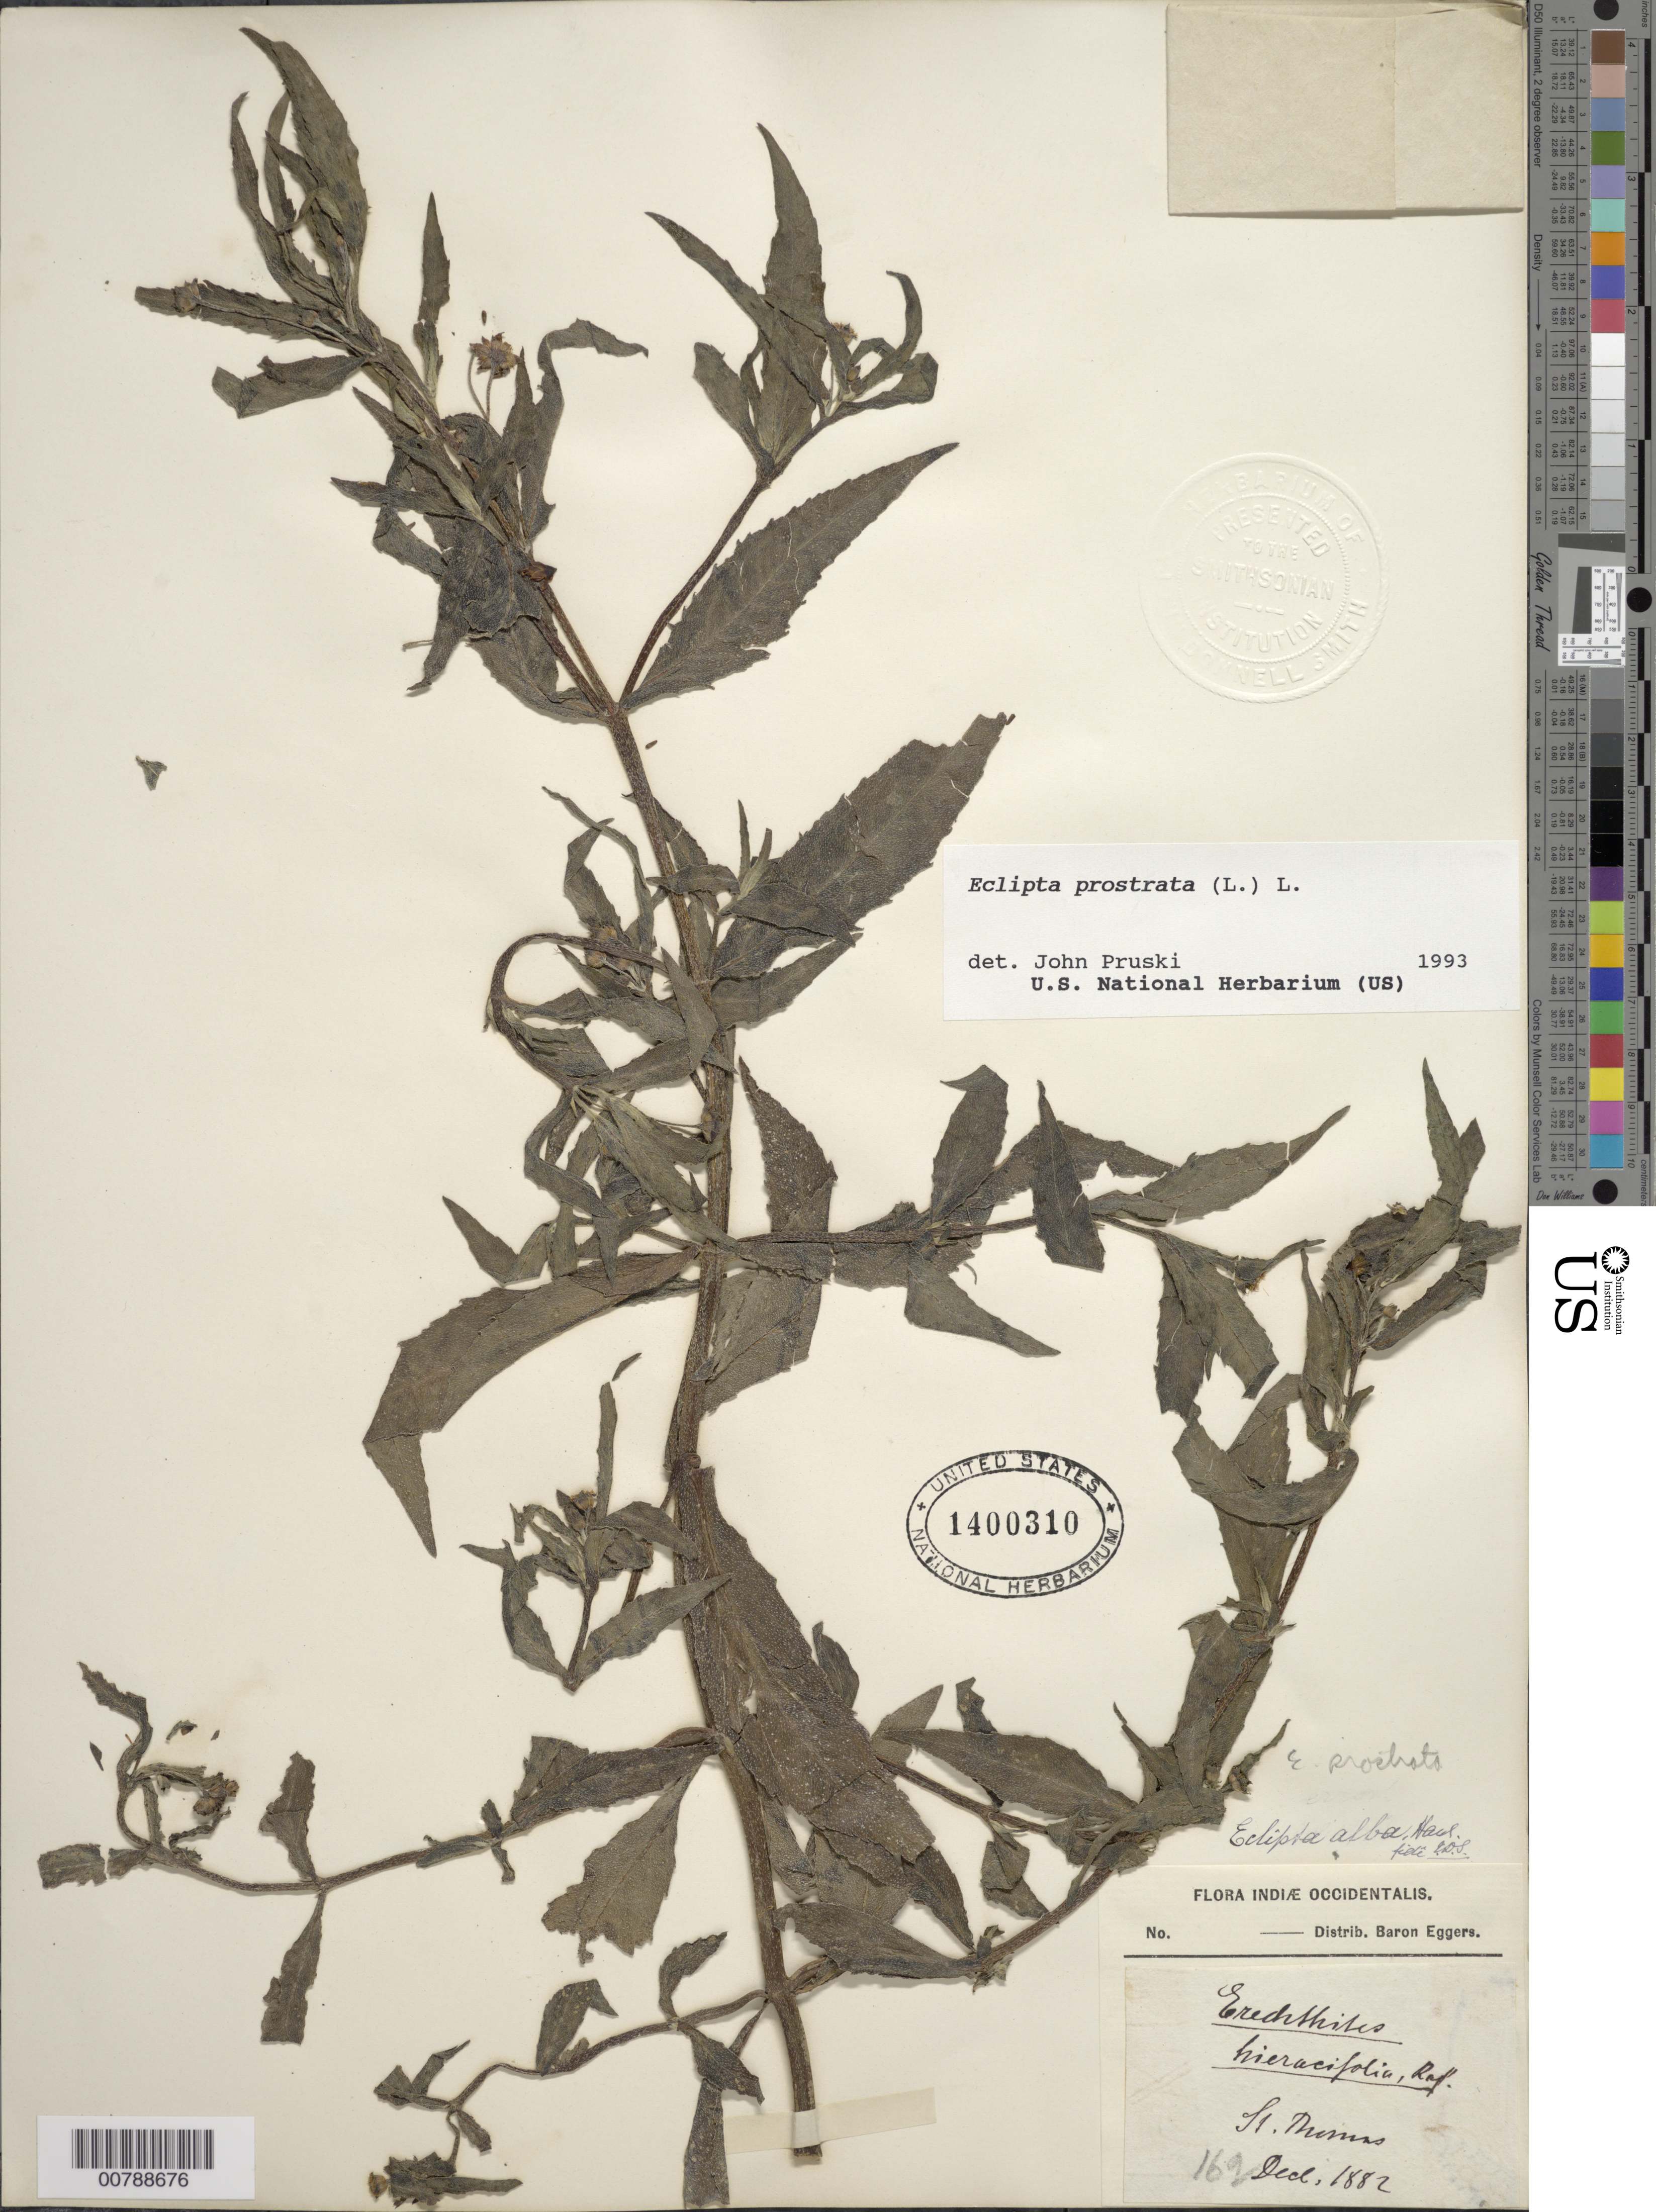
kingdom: Plantae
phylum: Tracheophyta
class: Magnoliopsida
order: Asterales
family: Asteraceae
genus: Eclipta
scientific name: Eclipta prostrata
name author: (L.) L.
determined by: Pruski, J. F.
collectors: H. F. A. von Eggers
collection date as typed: Dec 1882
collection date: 1882-12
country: U.S. Virgin Islands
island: St. Thomas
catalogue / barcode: US 1400310